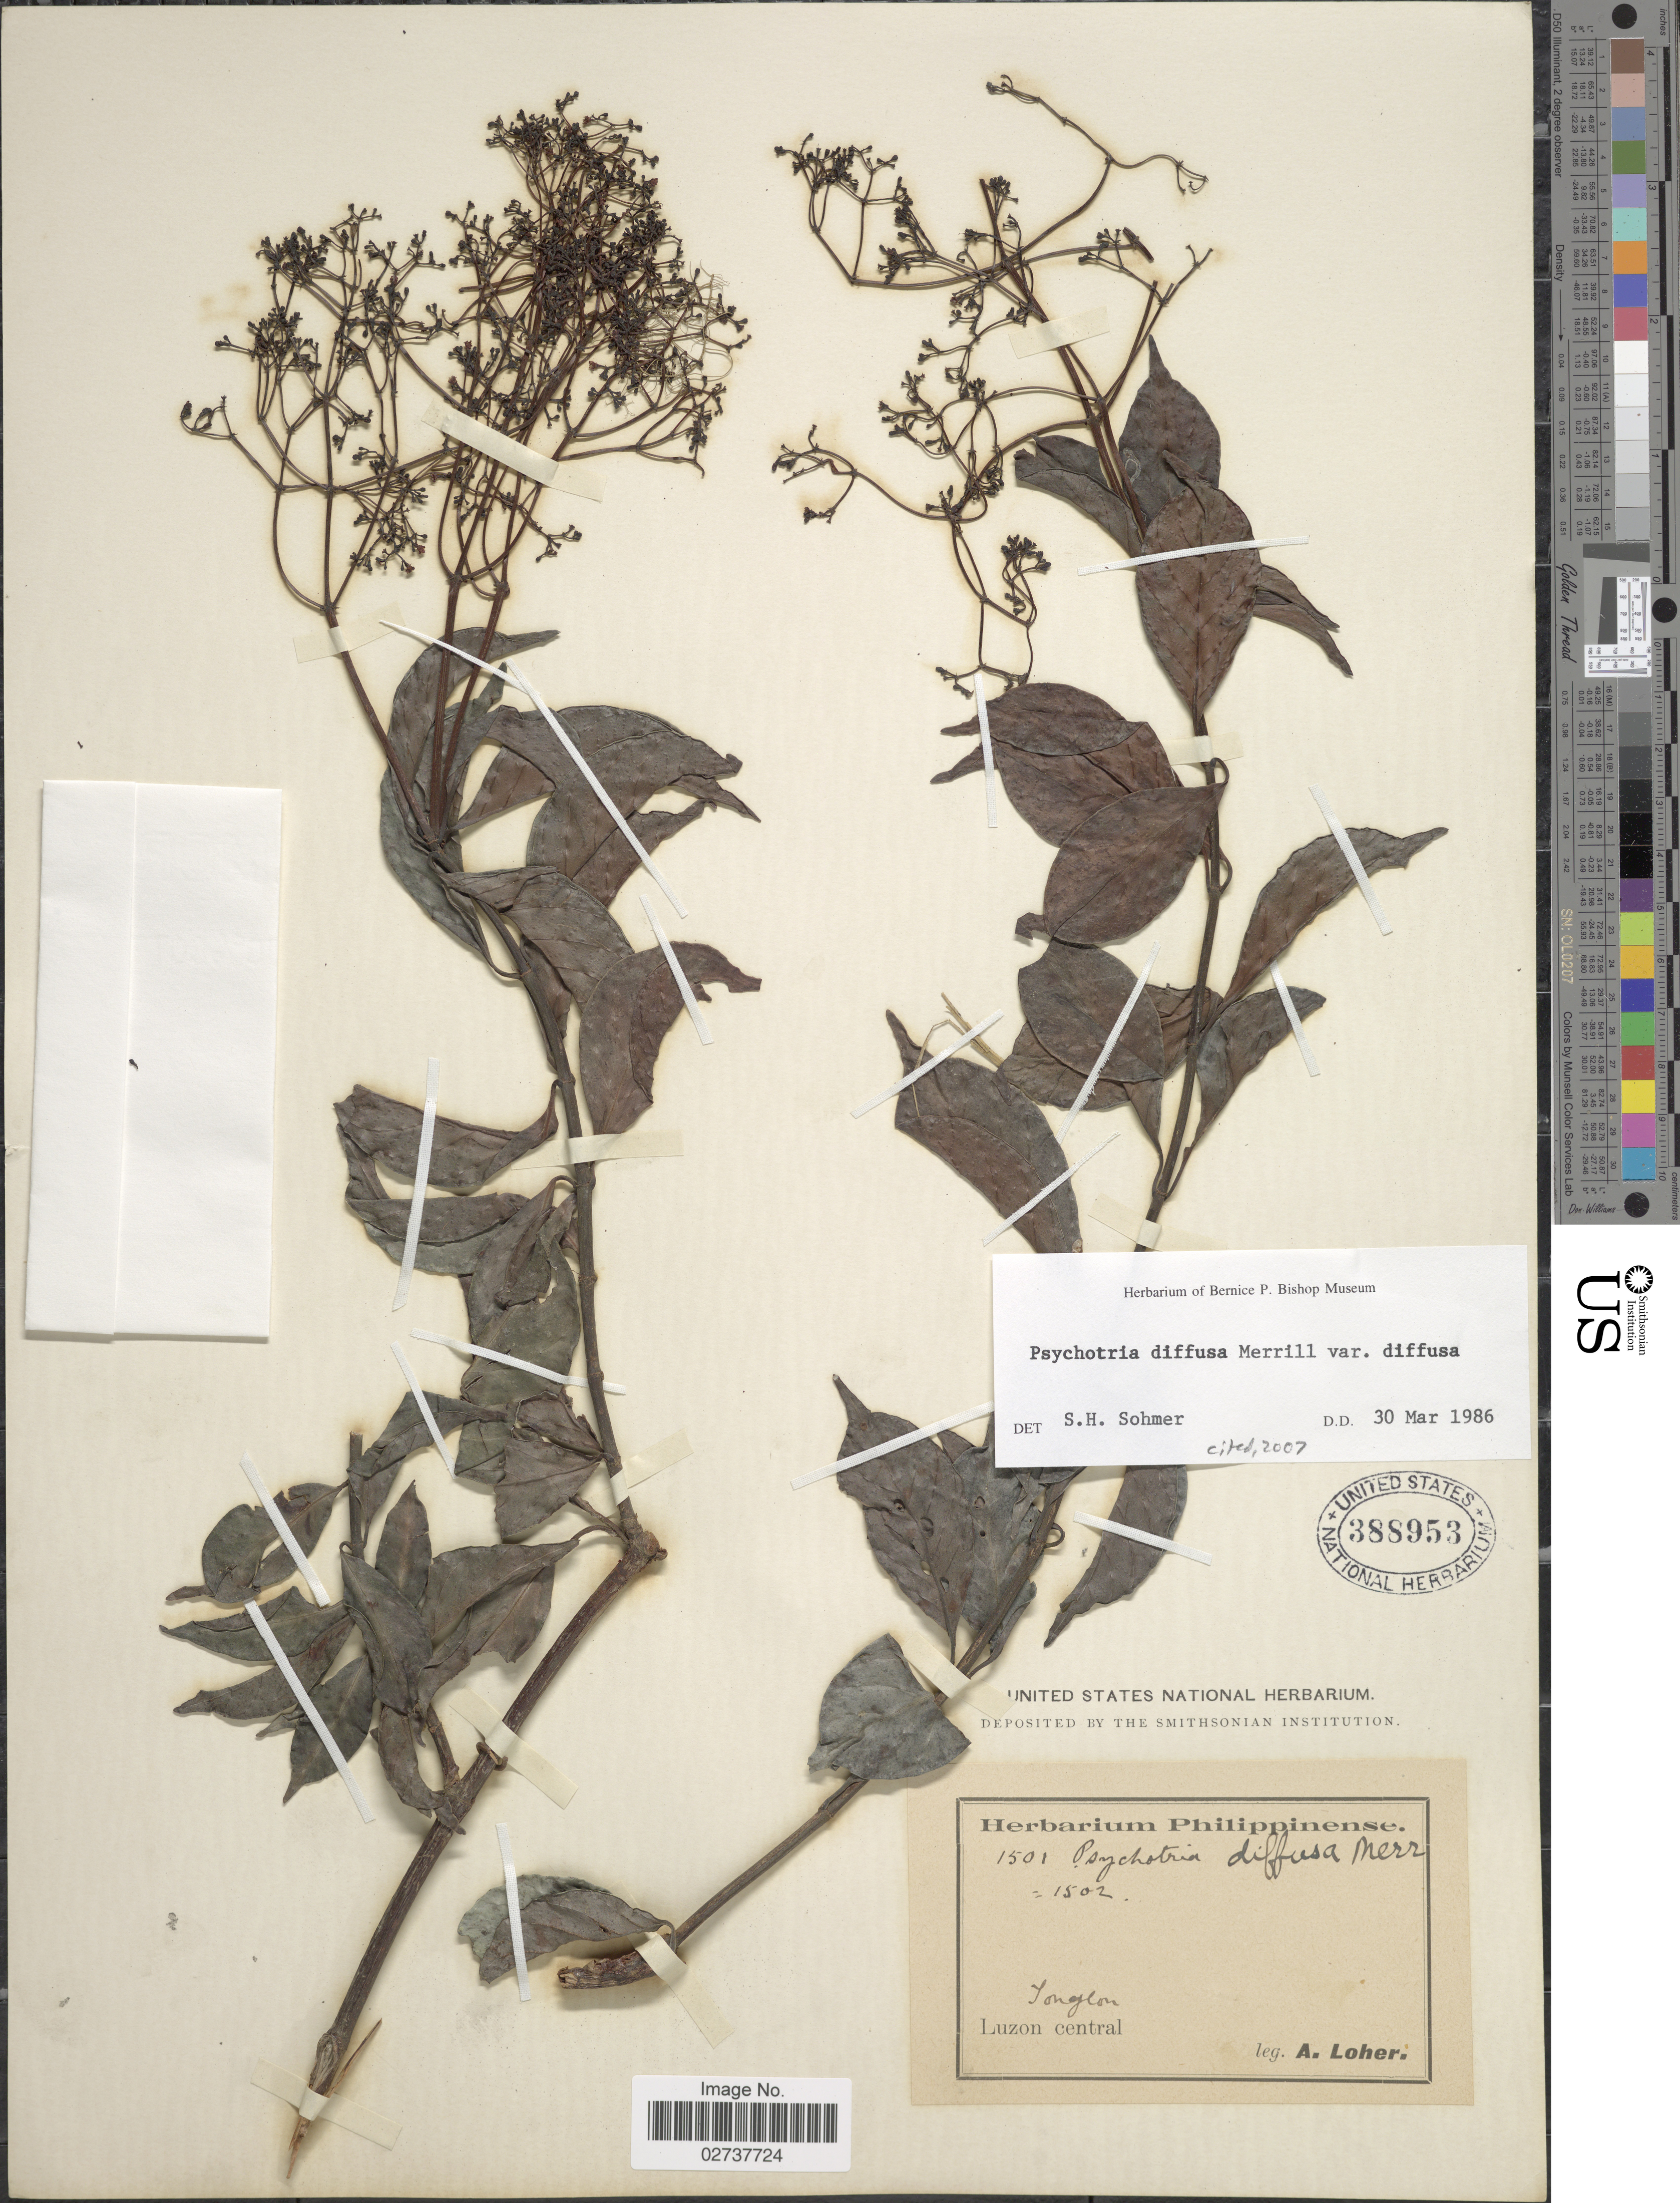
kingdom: Plantae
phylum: Tracheophyta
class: Magnoliopsida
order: Gentianales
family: Rubiaceae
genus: Psychotria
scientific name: Psychotria diffusa var. diffusa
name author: Merr.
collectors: A. Loher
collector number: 1501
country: Philippines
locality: Tonglon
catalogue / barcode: US 388953